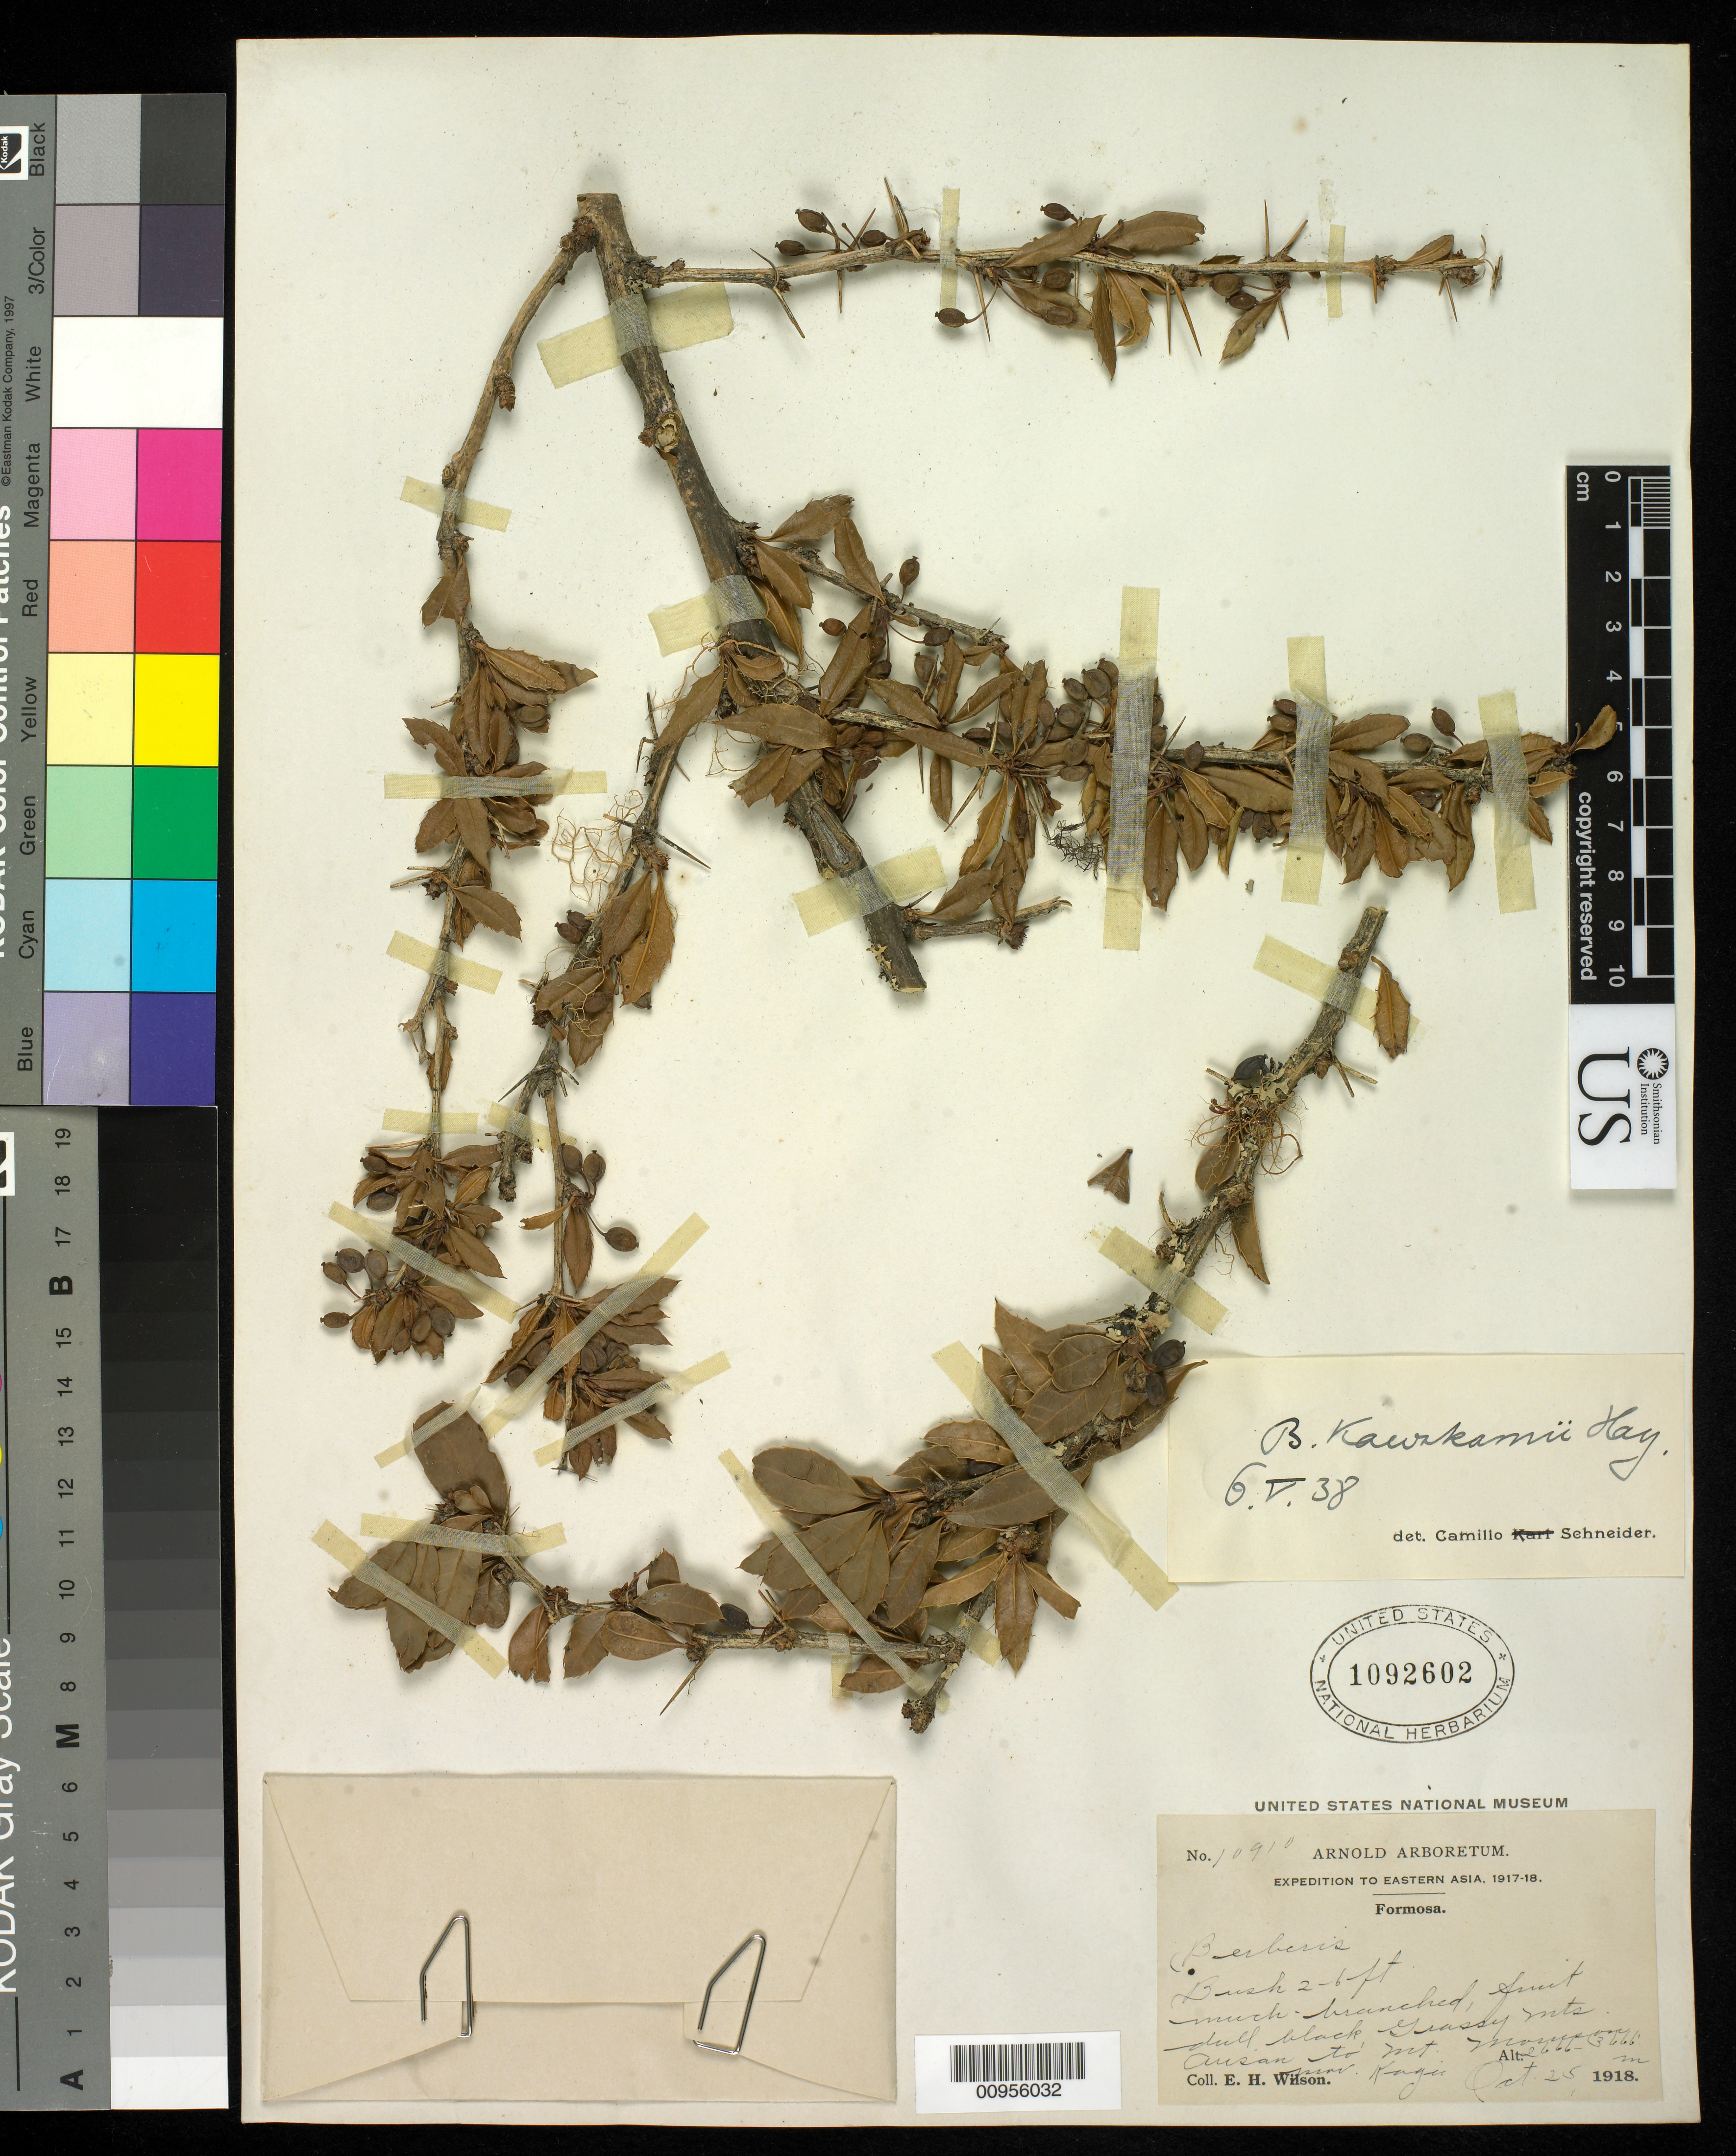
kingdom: Plantae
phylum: Tracheophyta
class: Magnoliopsida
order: Ranunculales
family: Berberidaceae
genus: Berberis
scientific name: Berberis formosana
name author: Ahrendt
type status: Isotype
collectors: E. H. Wilson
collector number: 10910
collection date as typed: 25 Oct 1918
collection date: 1918-10-25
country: Taiwan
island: Taiwan [Formosa]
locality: Formosa, Ausan to Mt. Morrison, prov. Kagi.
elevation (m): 813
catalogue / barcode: US 1092602